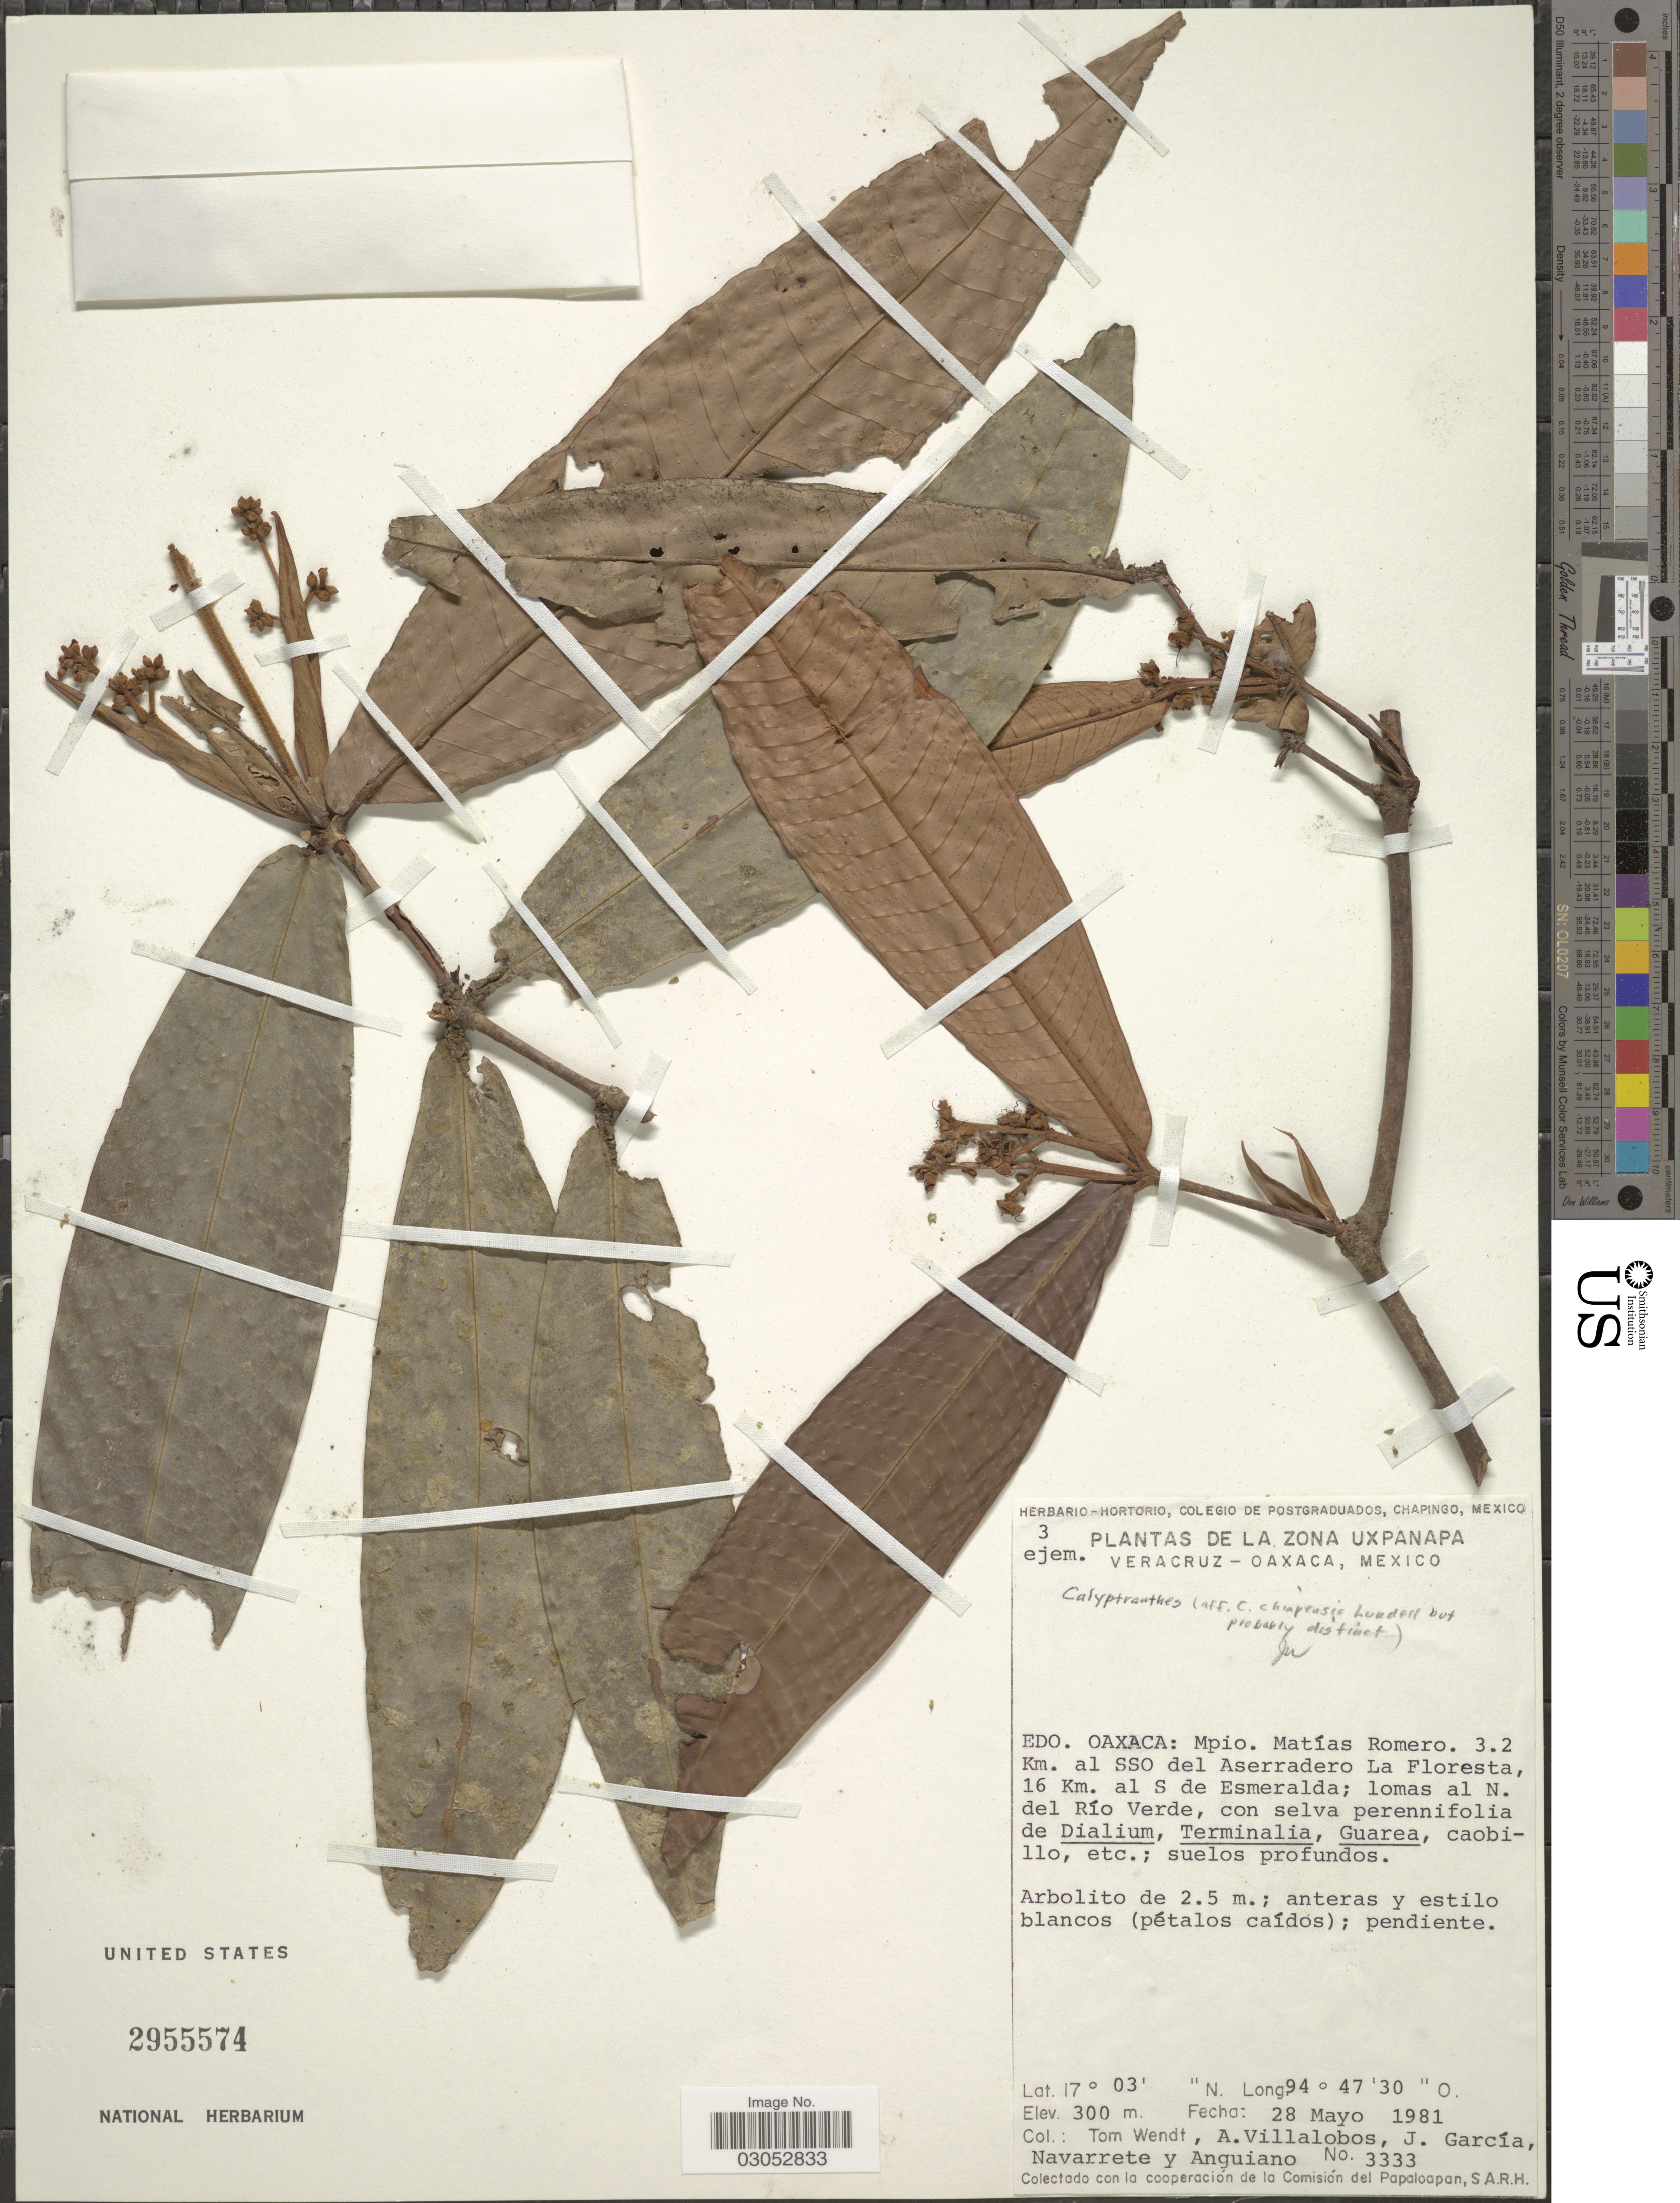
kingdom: Plantae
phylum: Tracheophyta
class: Magnoliopsida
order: Myrtales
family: Myrtaceae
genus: Myrcia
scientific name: Myrcia bartlettii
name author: (Standl.) A.R. Lourenço & Sánchez-Cháv.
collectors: T. L. Wendt, A. Villalobos, J. García, Navarrete & -. Anguiano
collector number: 3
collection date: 1981-05-28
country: Mexico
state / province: Oaxaca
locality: Mpio. Matías Romero. 3.2 Km. al SSO del Aserradero La Floresta, 16 Km. al S de Esmeralda; lomas al N. del Río Verde.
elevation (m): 300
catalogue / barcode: US 2955574